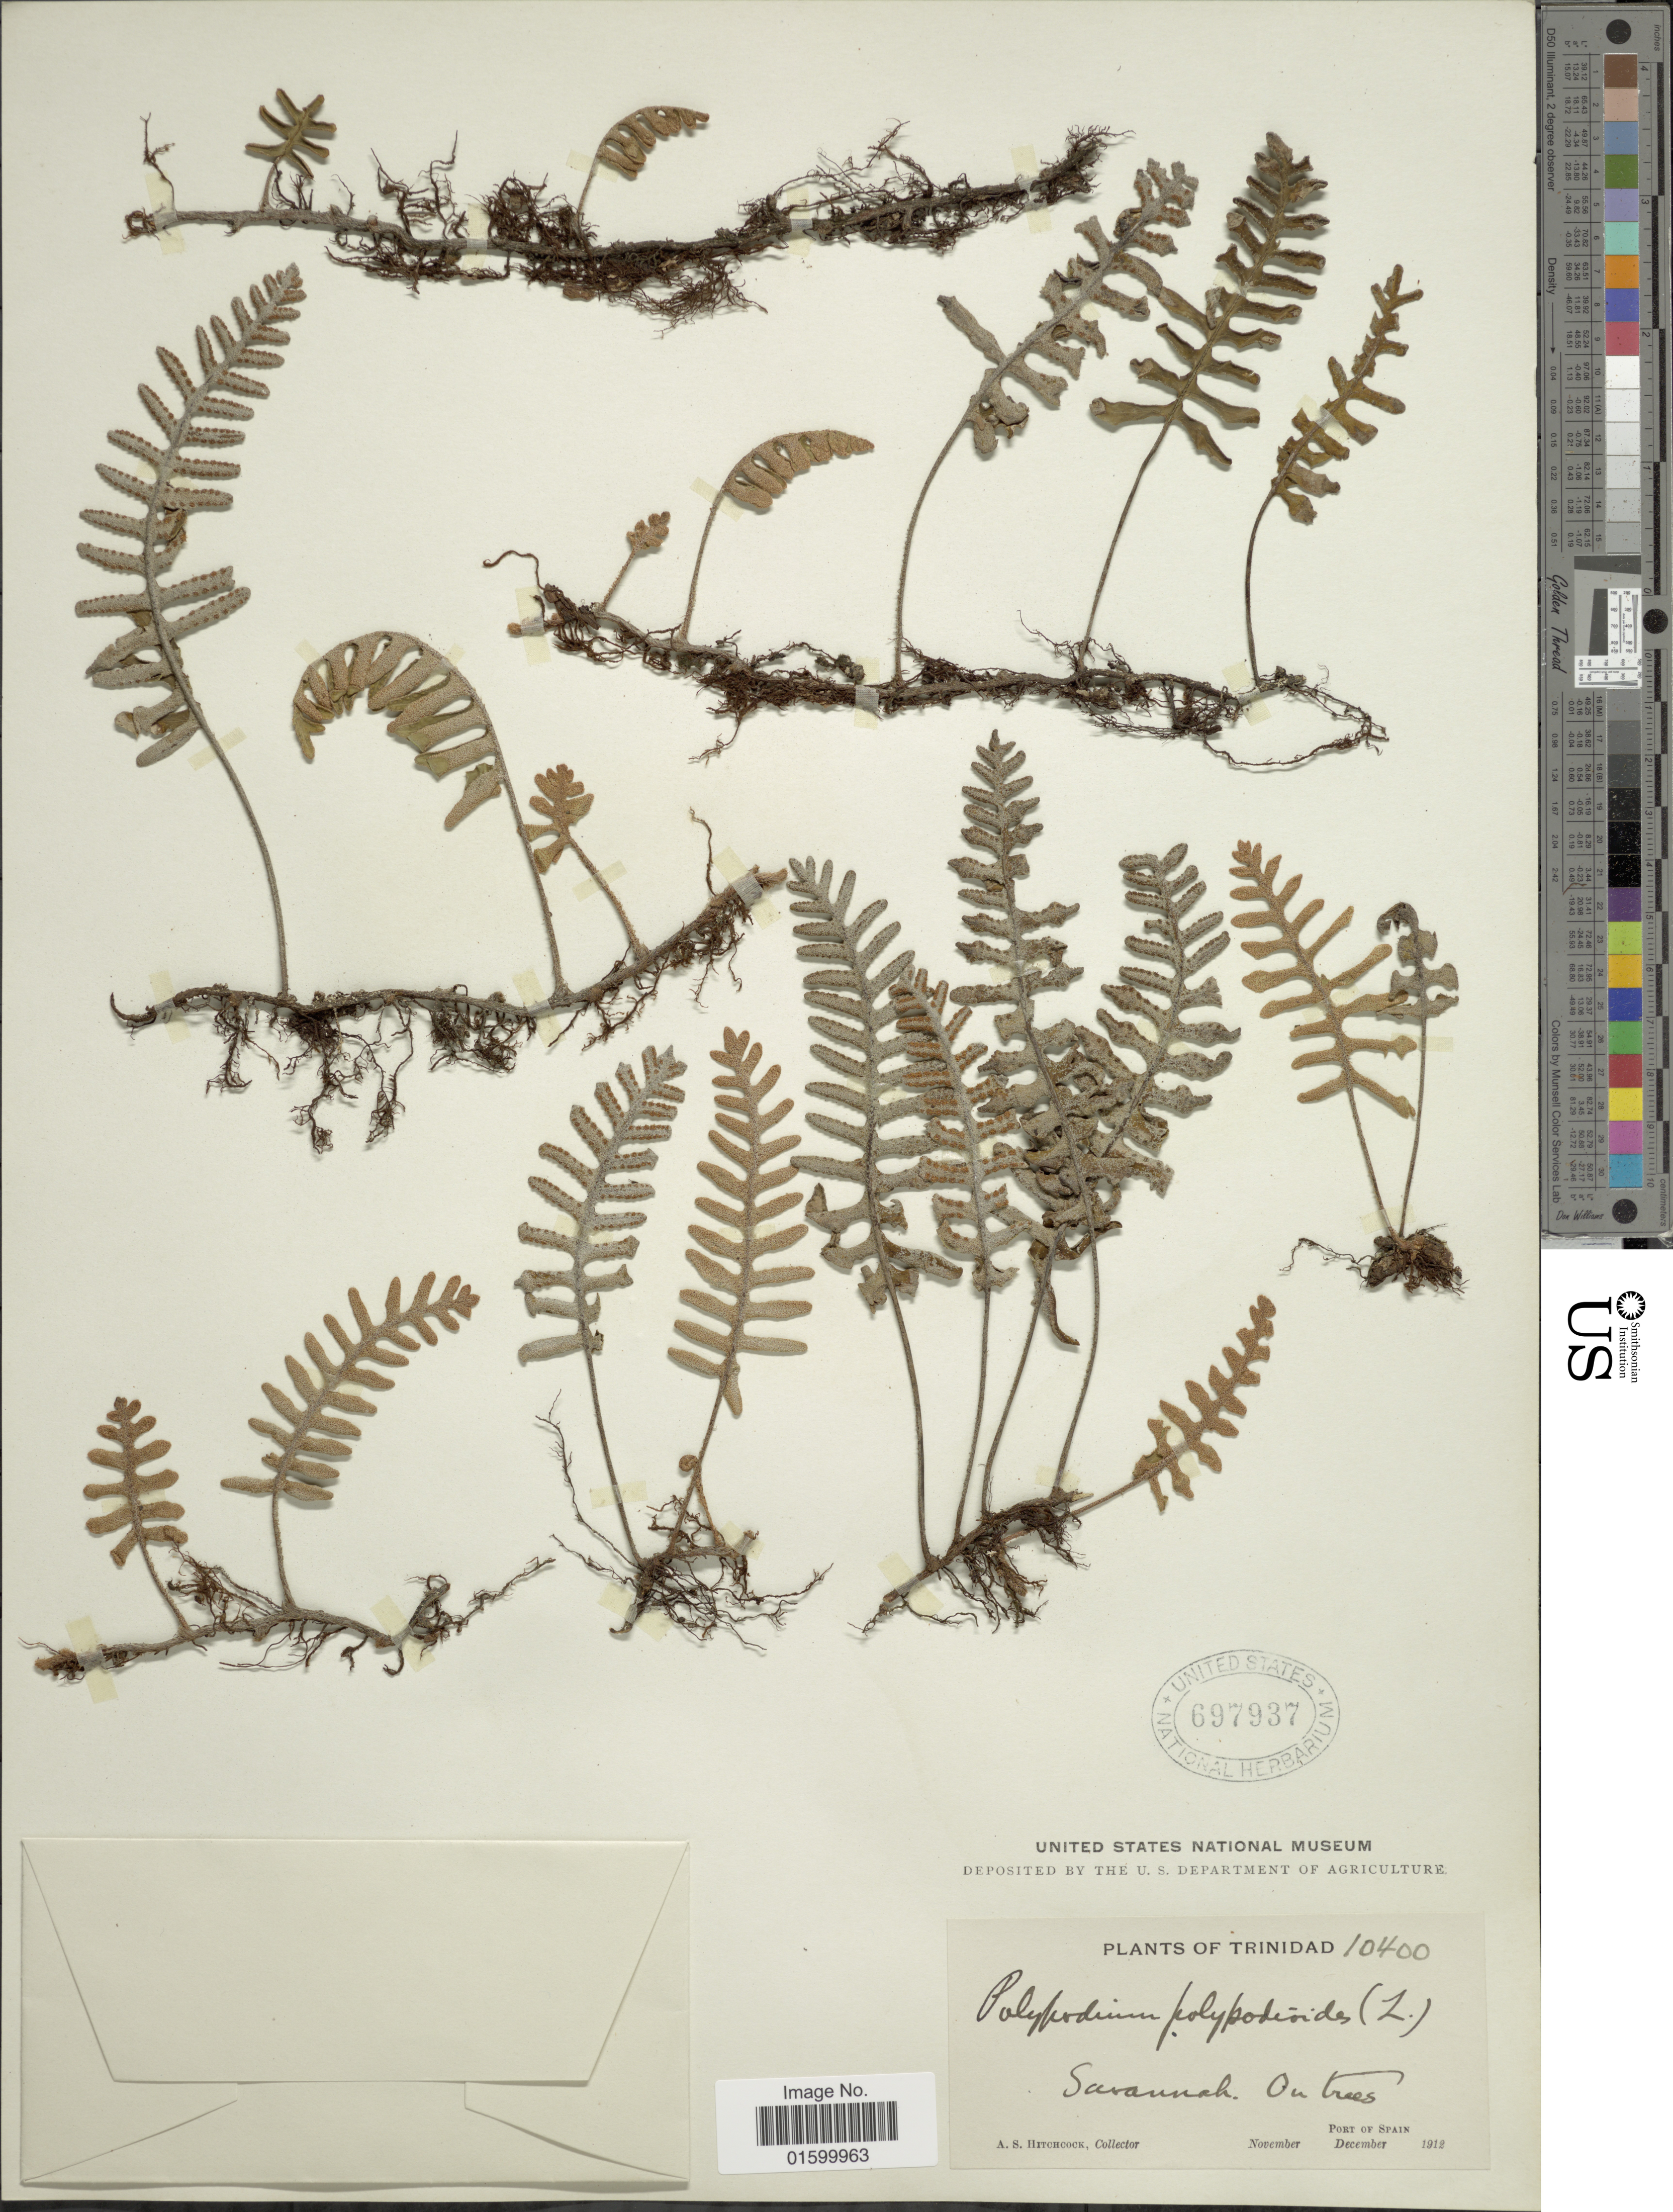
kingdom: Plantae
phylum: Tracheophyta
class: Polypodiopsida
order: Polypodiales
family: Polypodiaceae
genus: Pleopeltis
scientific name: Pleopeltis polypodioides var. burchellii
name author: (Baker) A.R. Sm.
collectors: A. S. Hitchcock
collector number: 10400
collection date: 1912-11/1912-12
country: Trinidad and Tobago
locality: Trinidad, Savannah, Port of Spain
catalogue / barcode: US 697937